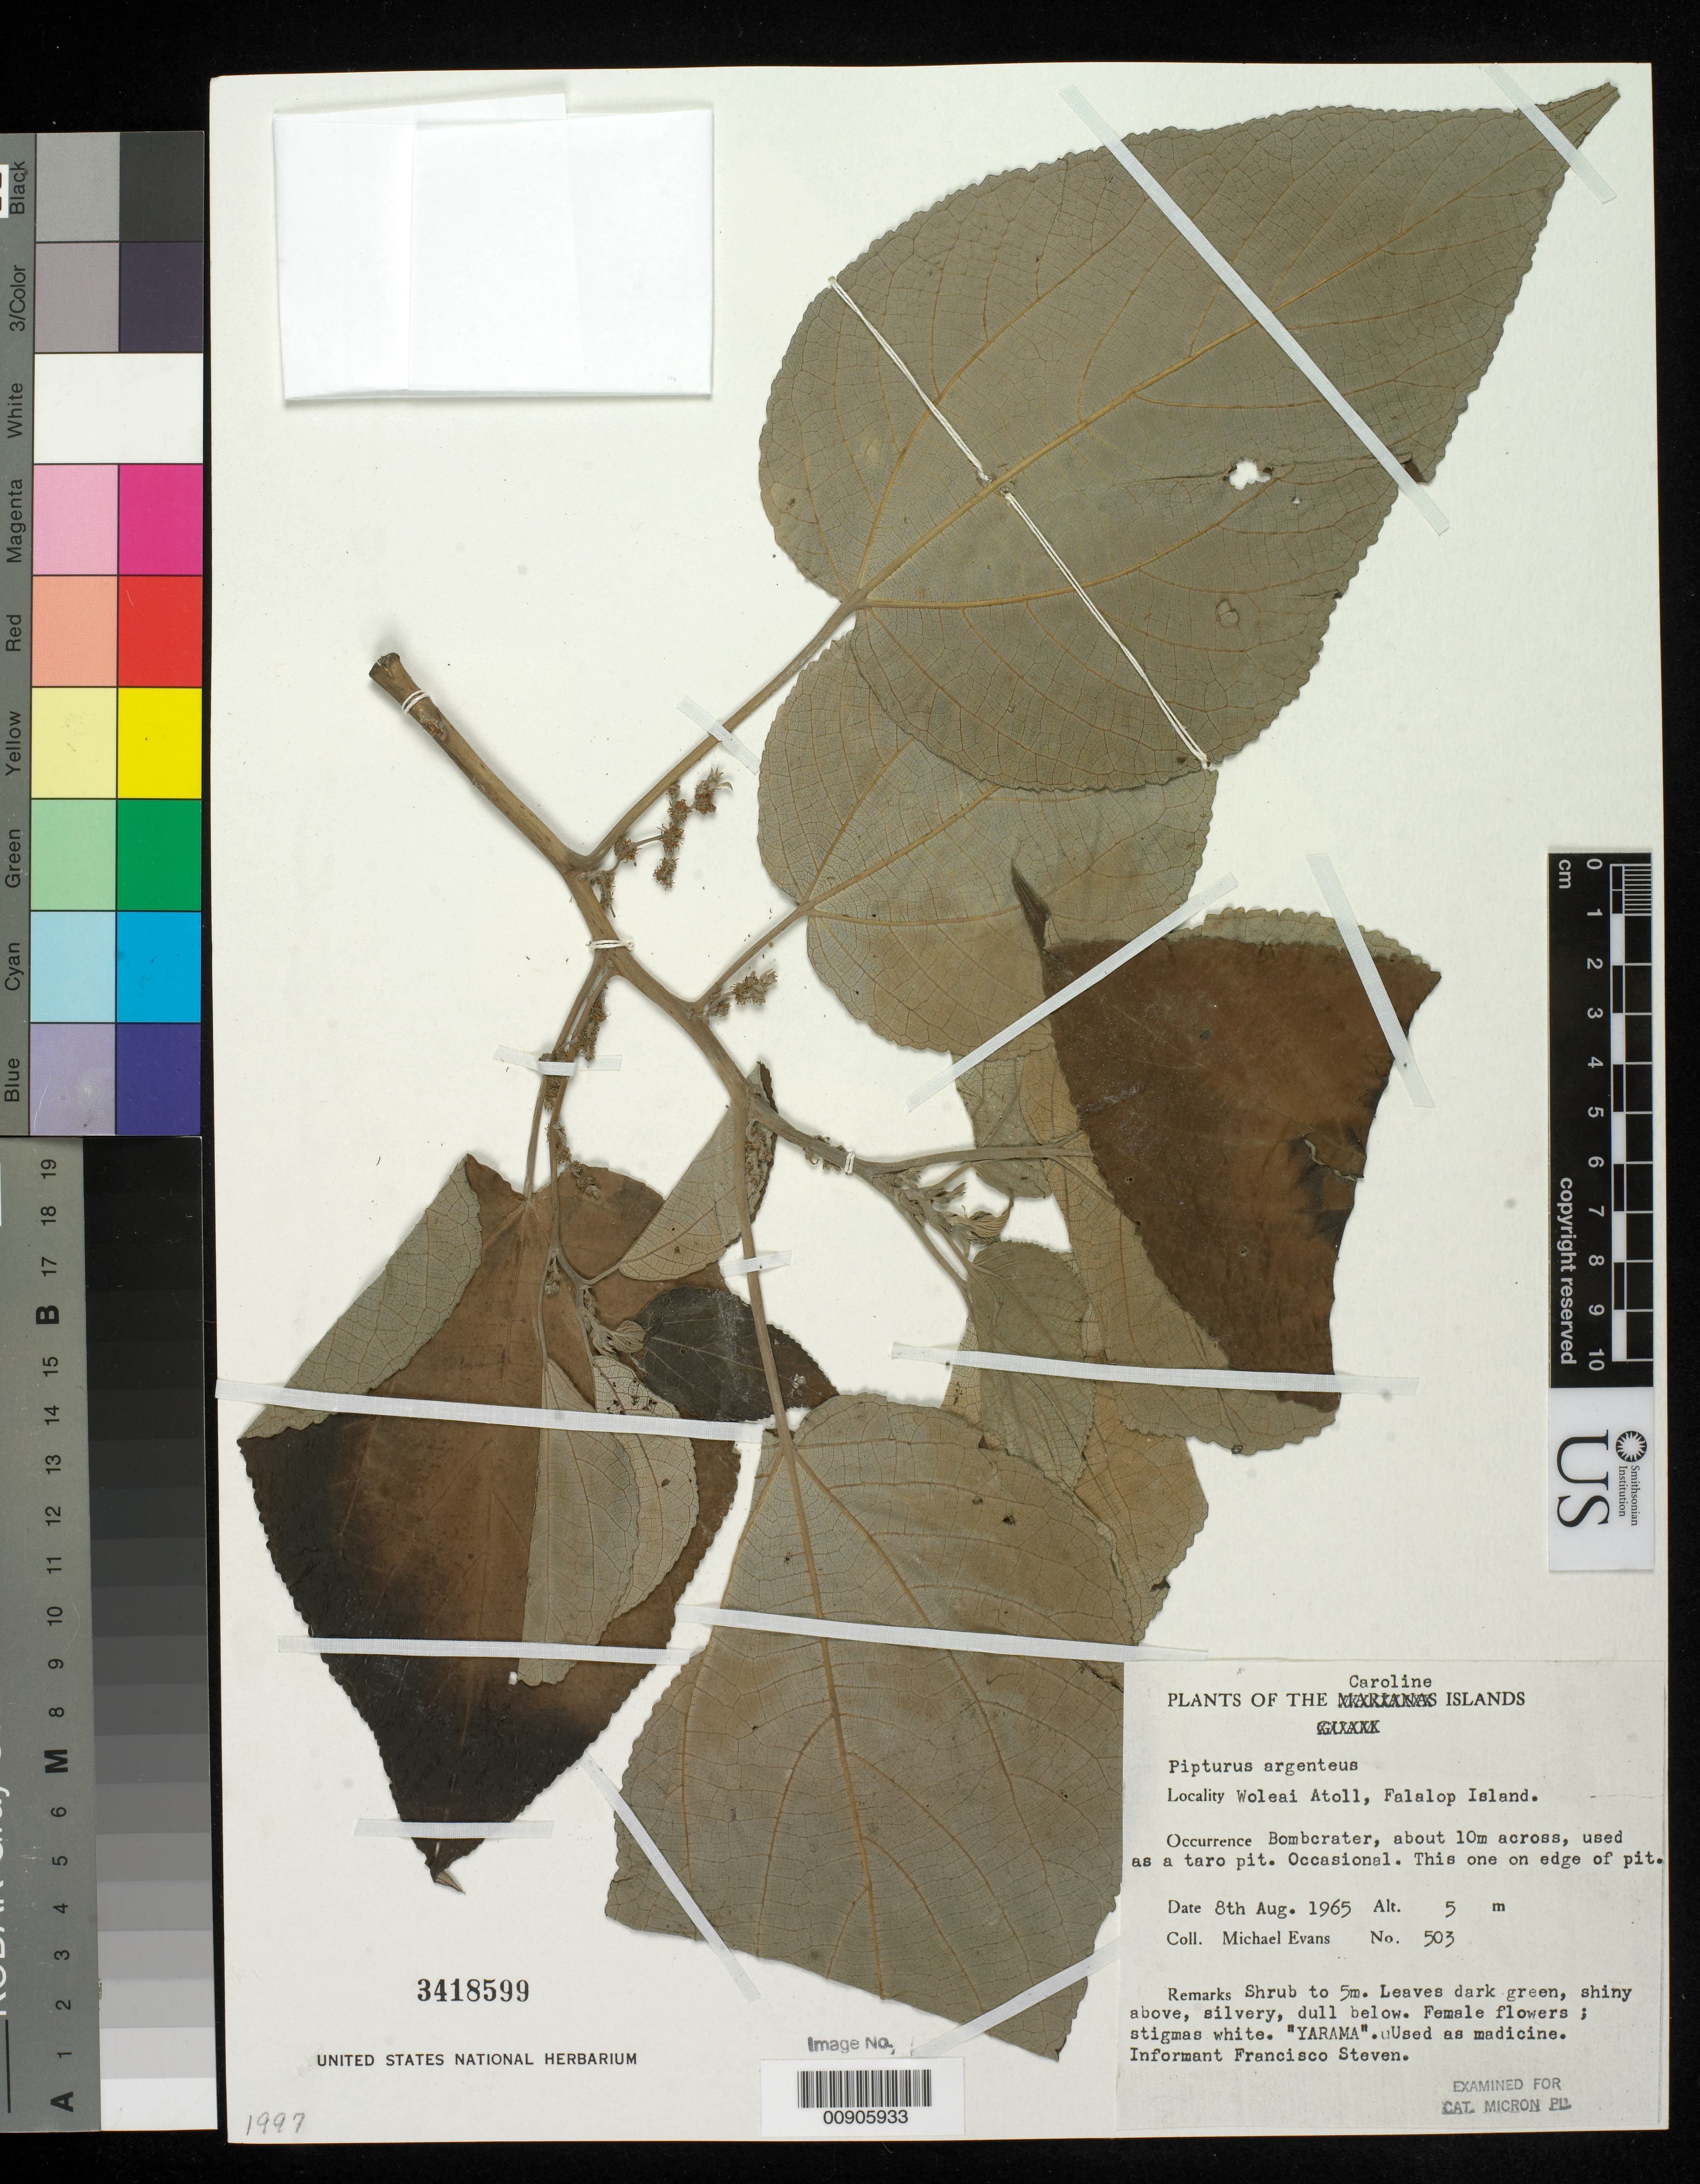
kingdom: Plantae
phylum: Tracheophyta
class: Magnoliopsida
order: Rosales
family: Urticaceae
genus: Pipturus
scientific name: Pipturus argenteus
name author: (G. Forst.) Wedd.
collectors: M. Evans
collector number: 503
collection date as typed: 08 Aug 1965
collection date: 1965-08-08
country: Micronesia, Federated States of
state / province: Yap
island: Woleai Atoll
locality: Falalop Islet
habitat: Bombcrater, about 10m across, used as a taro pit. Occasional. This one on edge of pit.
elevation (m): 5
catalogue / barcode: US 3418599